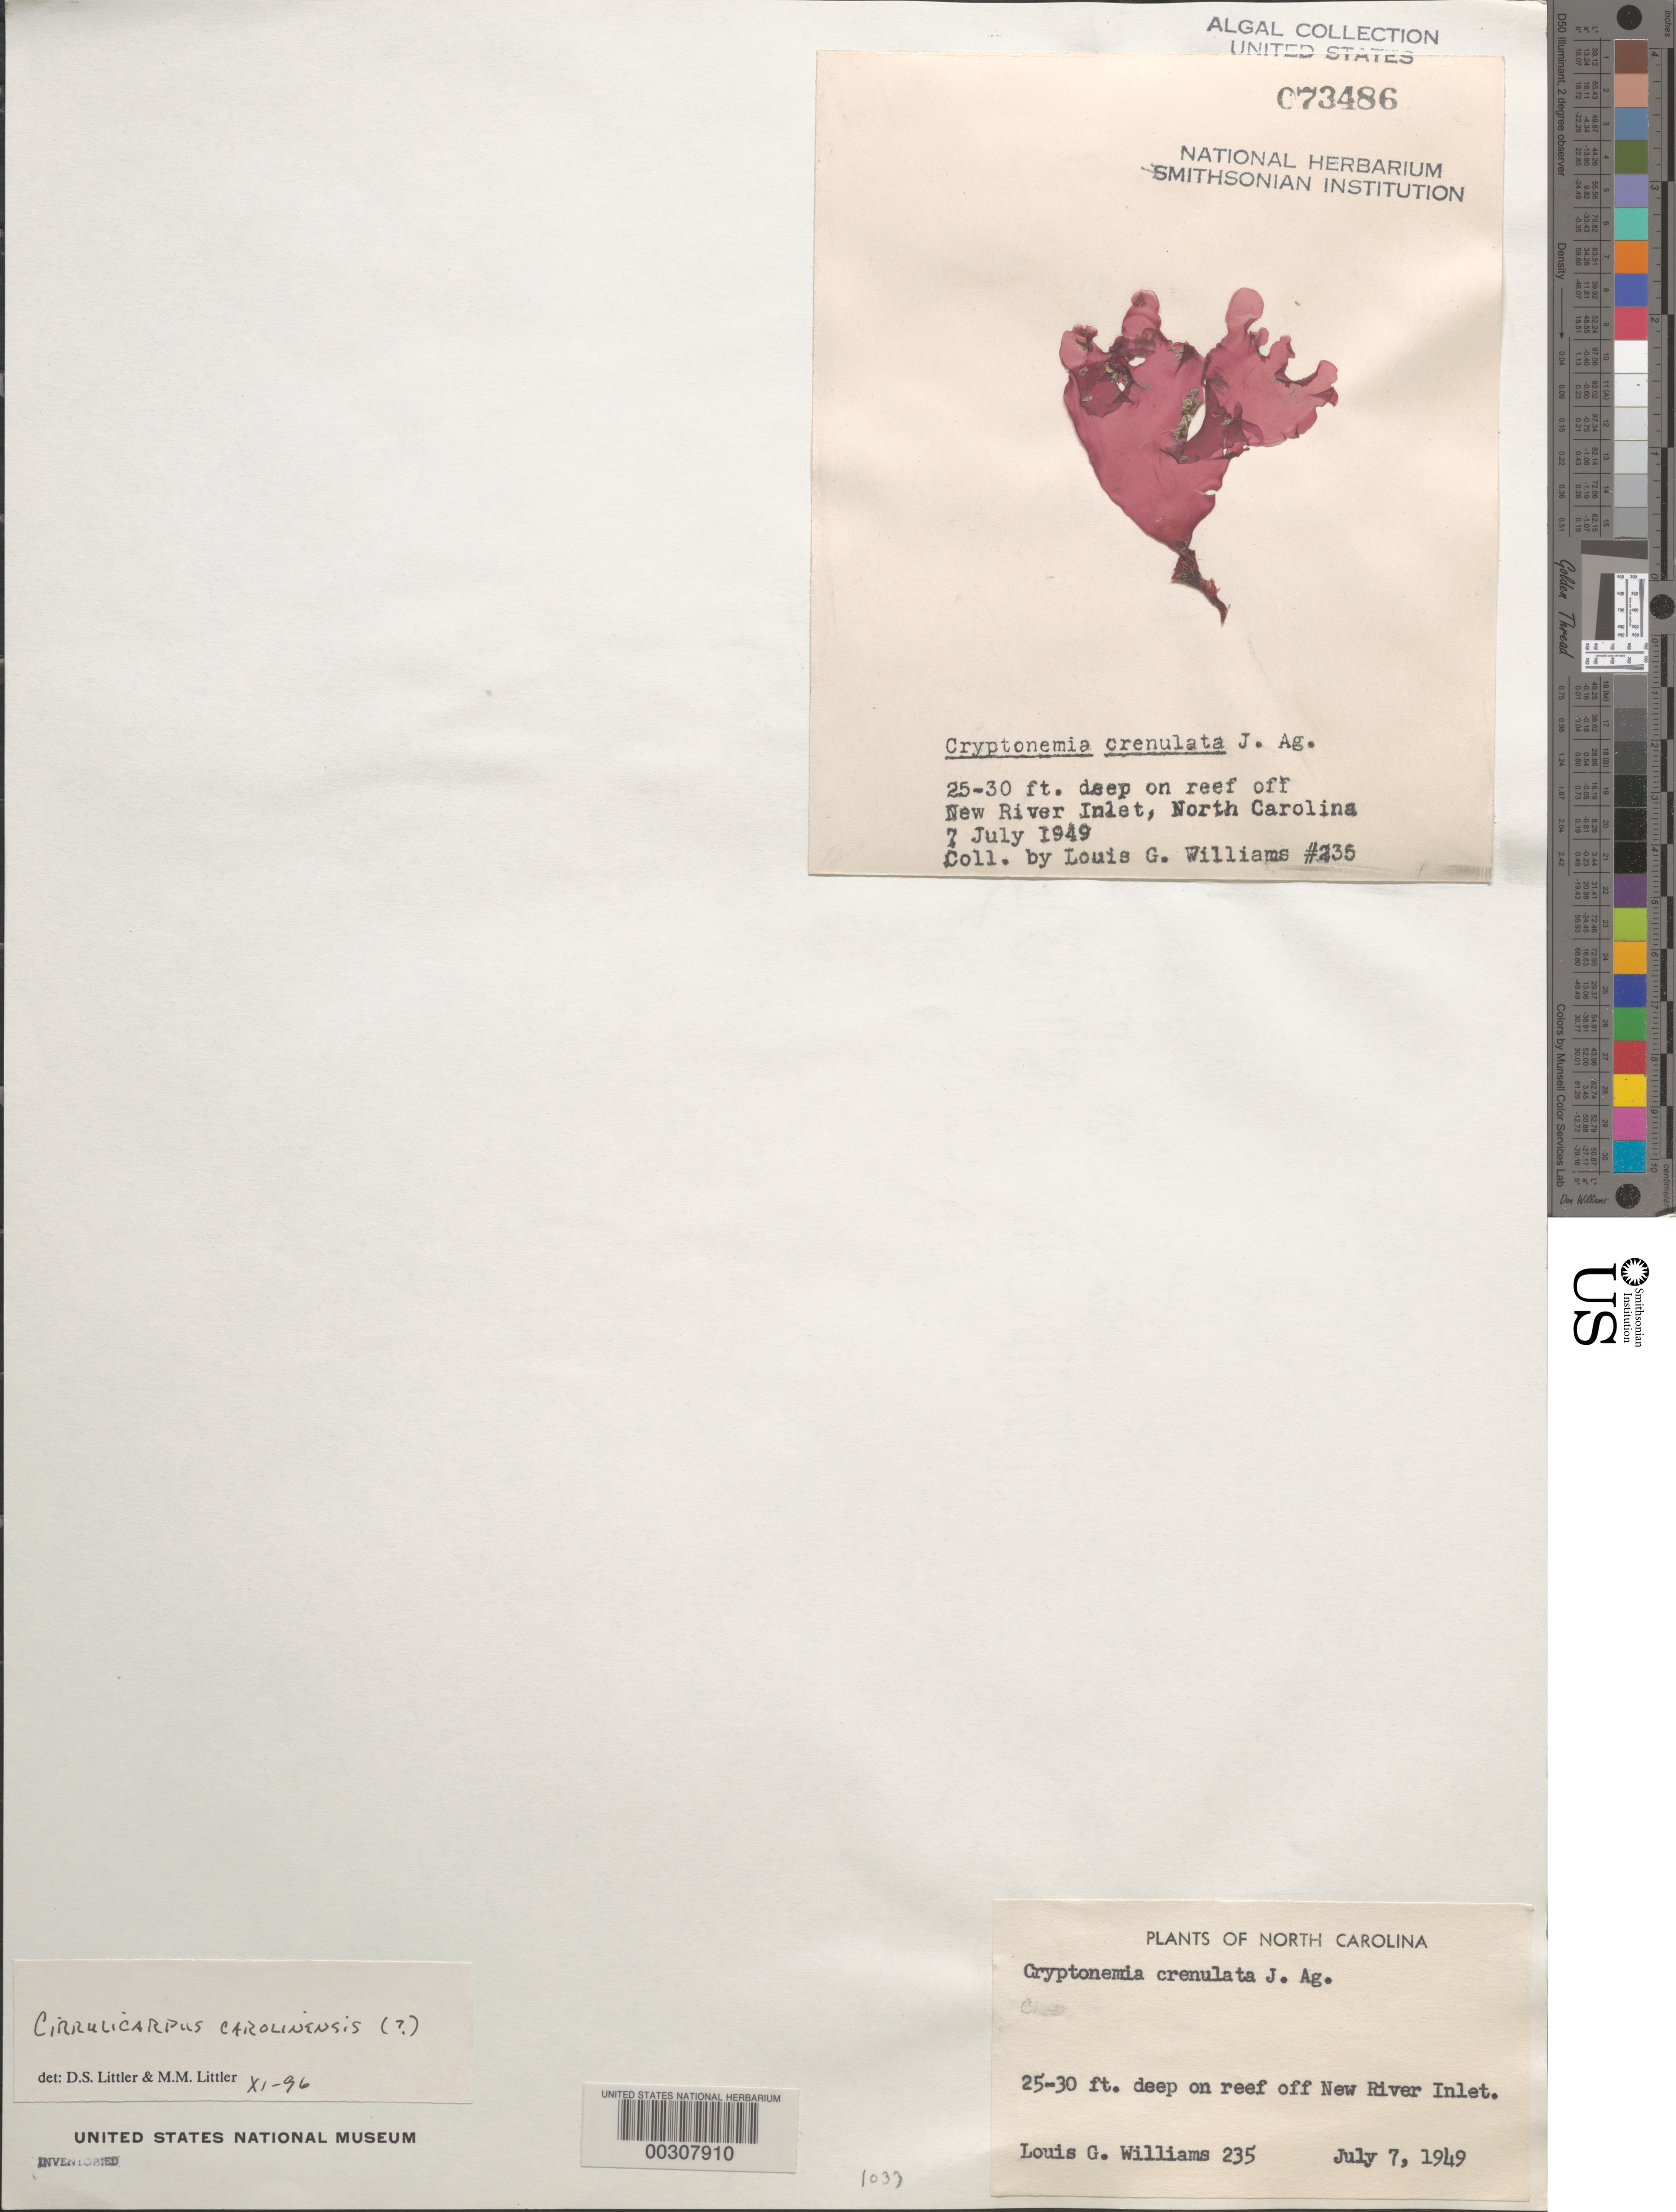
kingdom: Plantae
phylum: Rhodophyta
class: Florideophyceae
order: Gigartinales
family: Kallymeniaceae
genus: Cirrulicarpus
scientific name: Cirrulicarpus carolinensis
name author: G.I. Hansen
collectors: L. G. Williams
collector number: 235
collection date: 1949-07-07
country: United States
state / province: North Carolina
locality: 25-30 ft. deep on reef off New River Inlet.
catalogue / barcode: US 73486